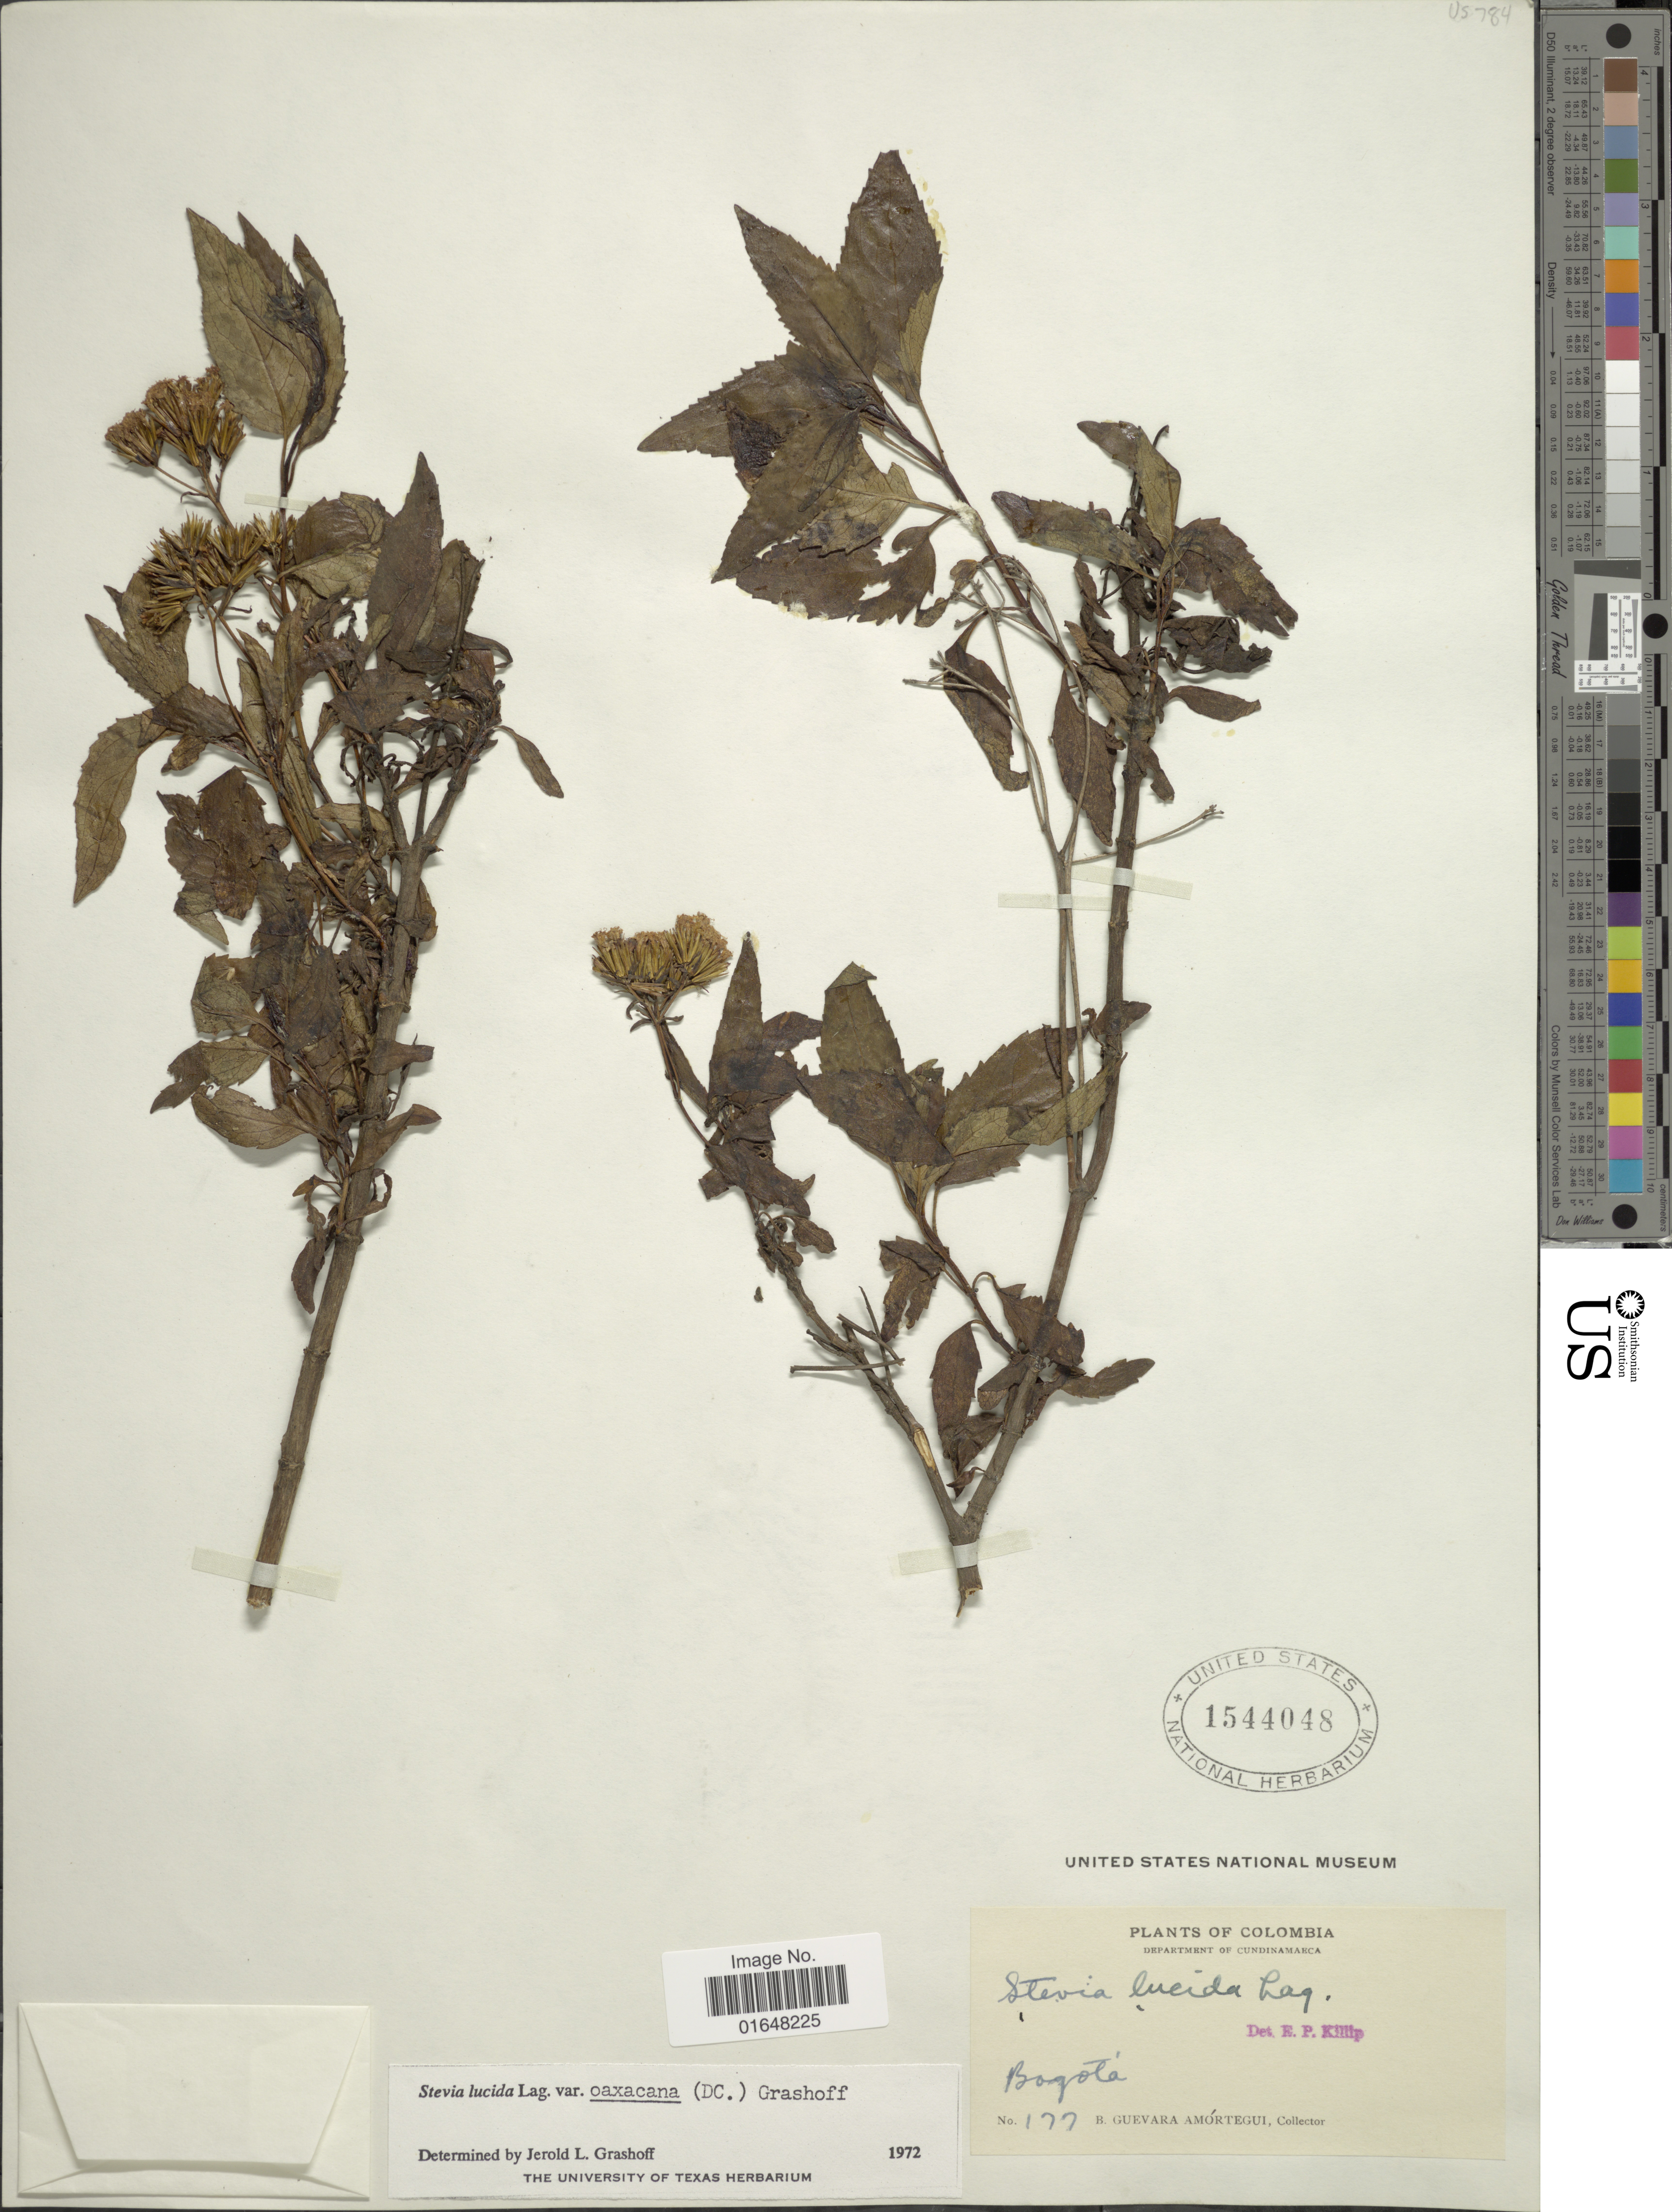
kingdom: Plantae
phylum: Tracheophyta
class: Magnoliopsida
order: Asterales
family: Asteraceae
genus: Stevia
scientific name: Stevia lucida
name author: Lag.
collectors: H. Guevara Amórtegui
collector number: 177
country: Colombia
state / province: Cundinamarca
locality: Bogota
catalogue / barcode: US 1544048